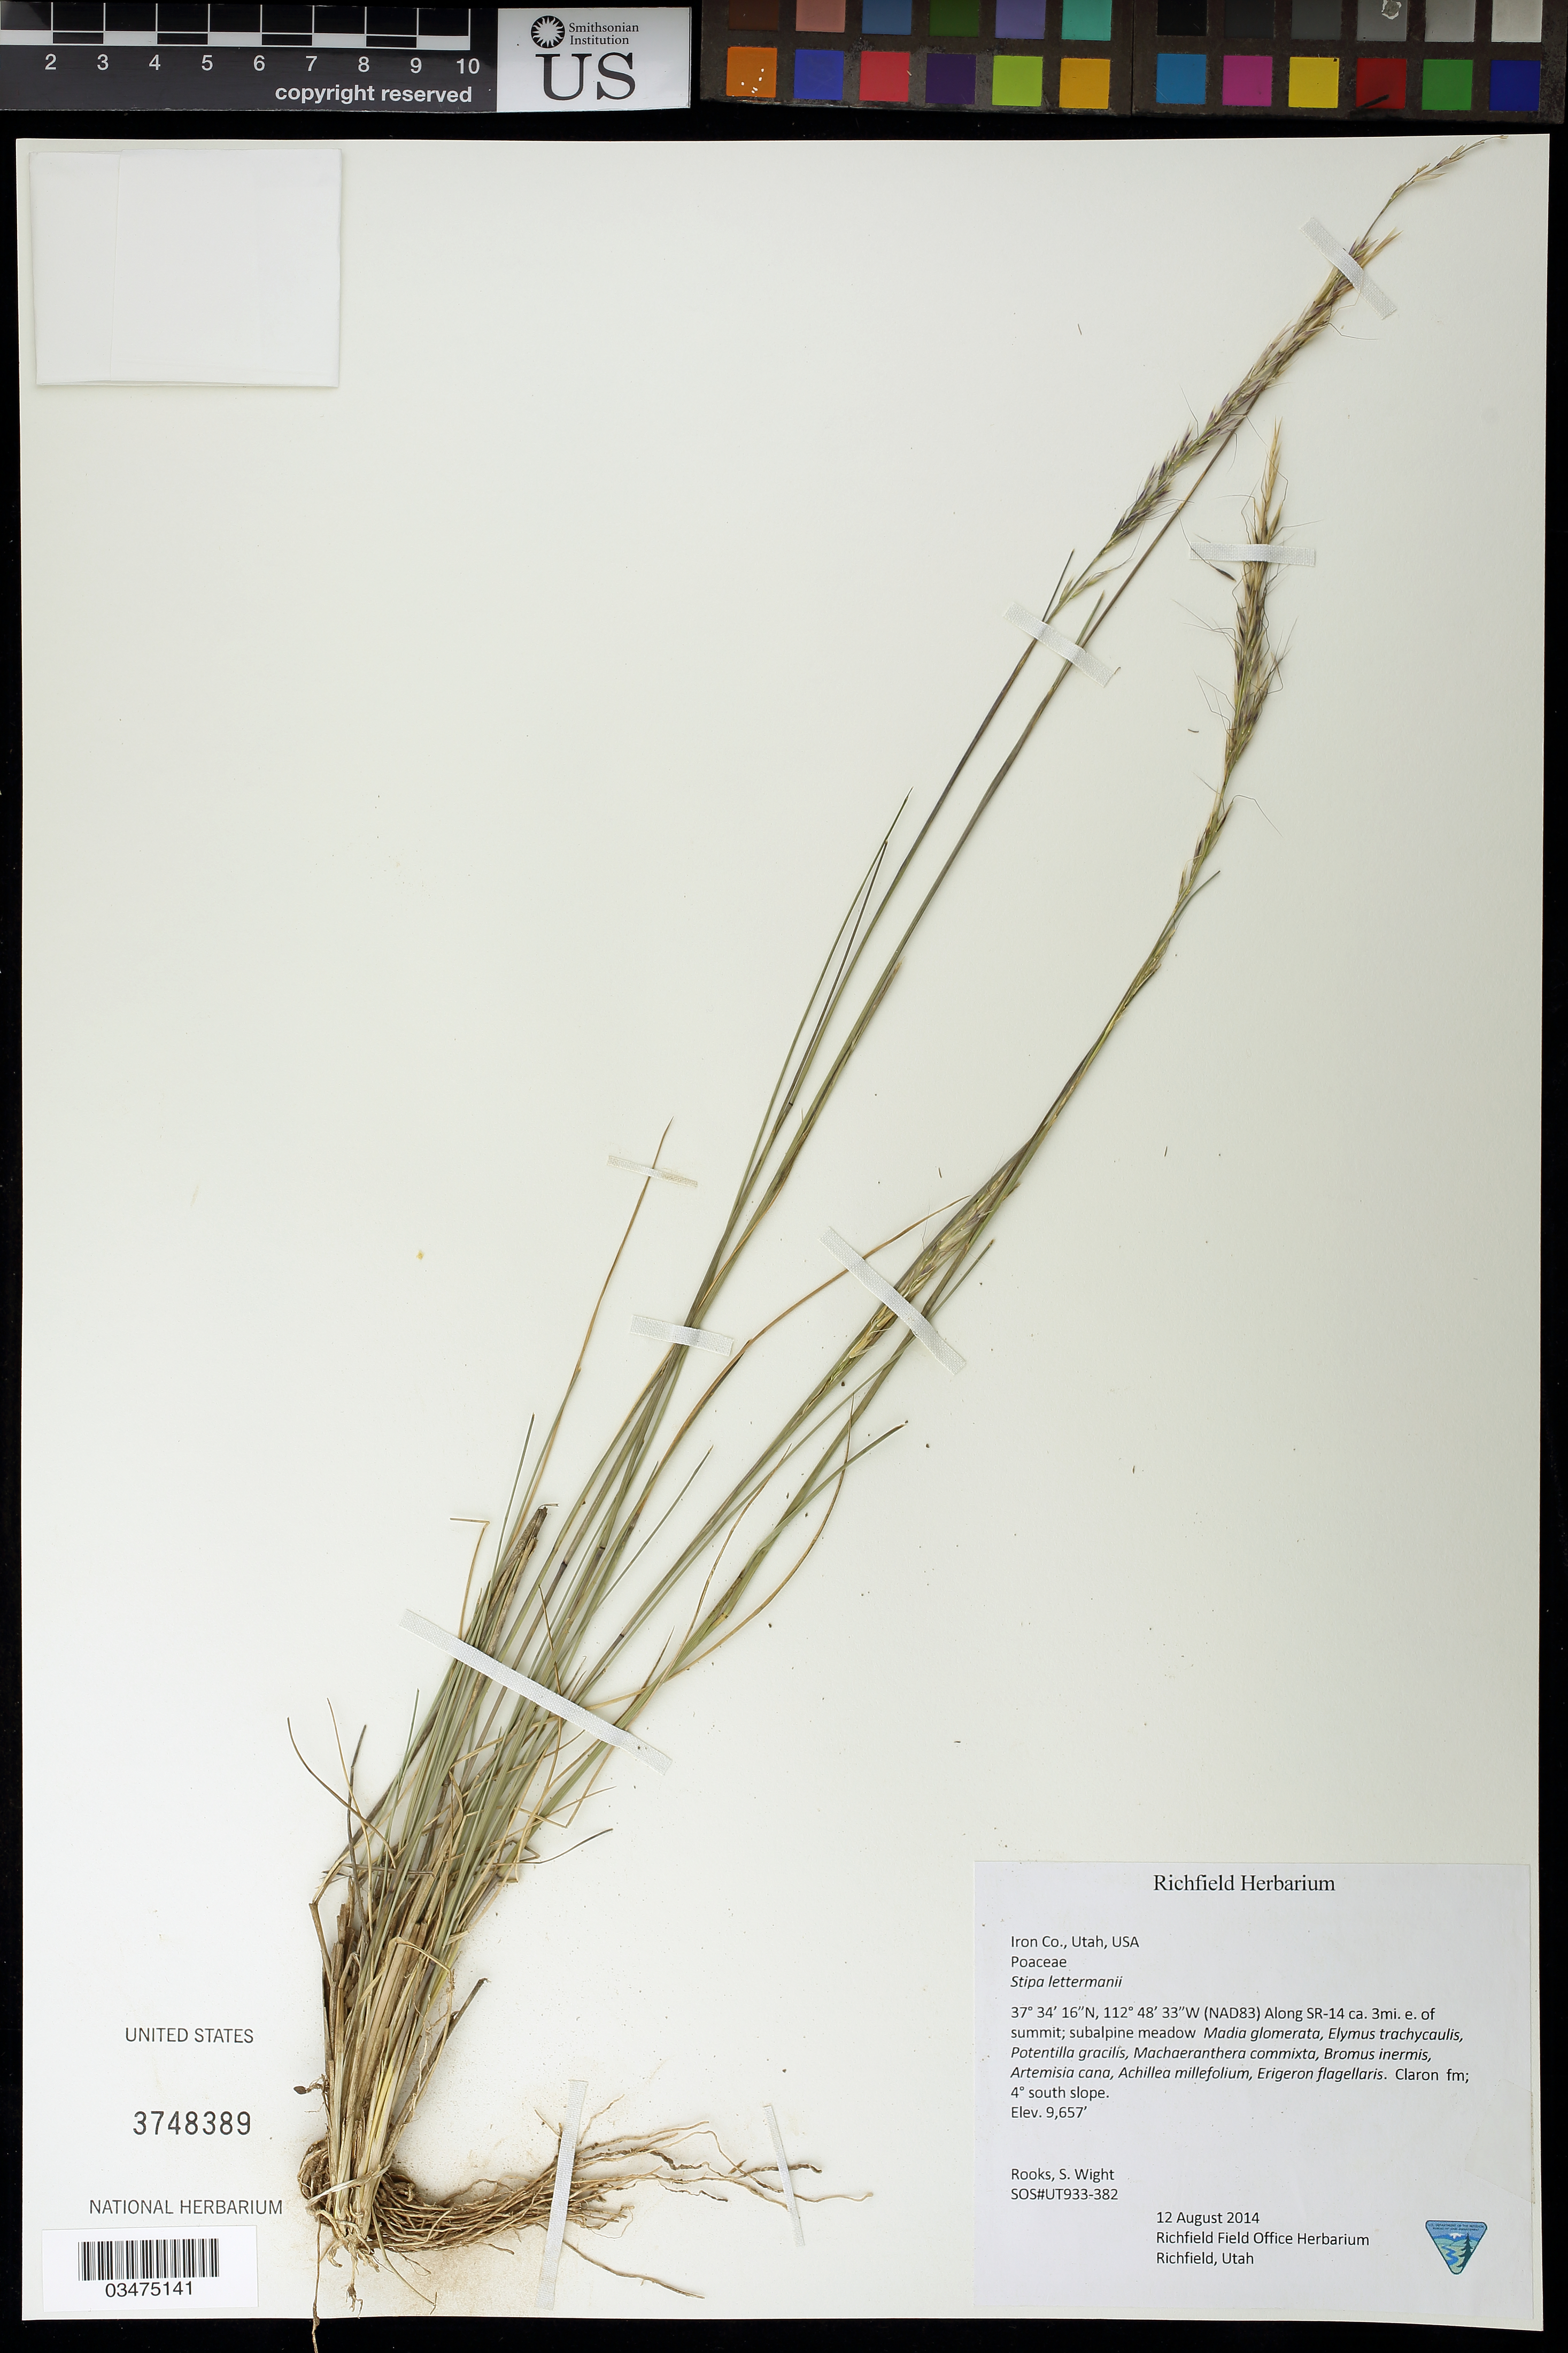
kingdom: Plantae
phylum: Tracheophyta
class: Liliopsida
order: Poales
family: Poaceae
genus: Stipa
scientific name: Stipa lettermanii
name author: Vasey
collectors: -. Rooks & S. Wight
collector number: UT933-382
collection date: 2014-08-12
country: United States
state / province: Utah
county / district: Iron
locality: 3 mi. E of summit, along SR-14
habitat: Claron fm. Subalpine meadow.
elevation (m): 2943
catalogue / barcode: US 3748389